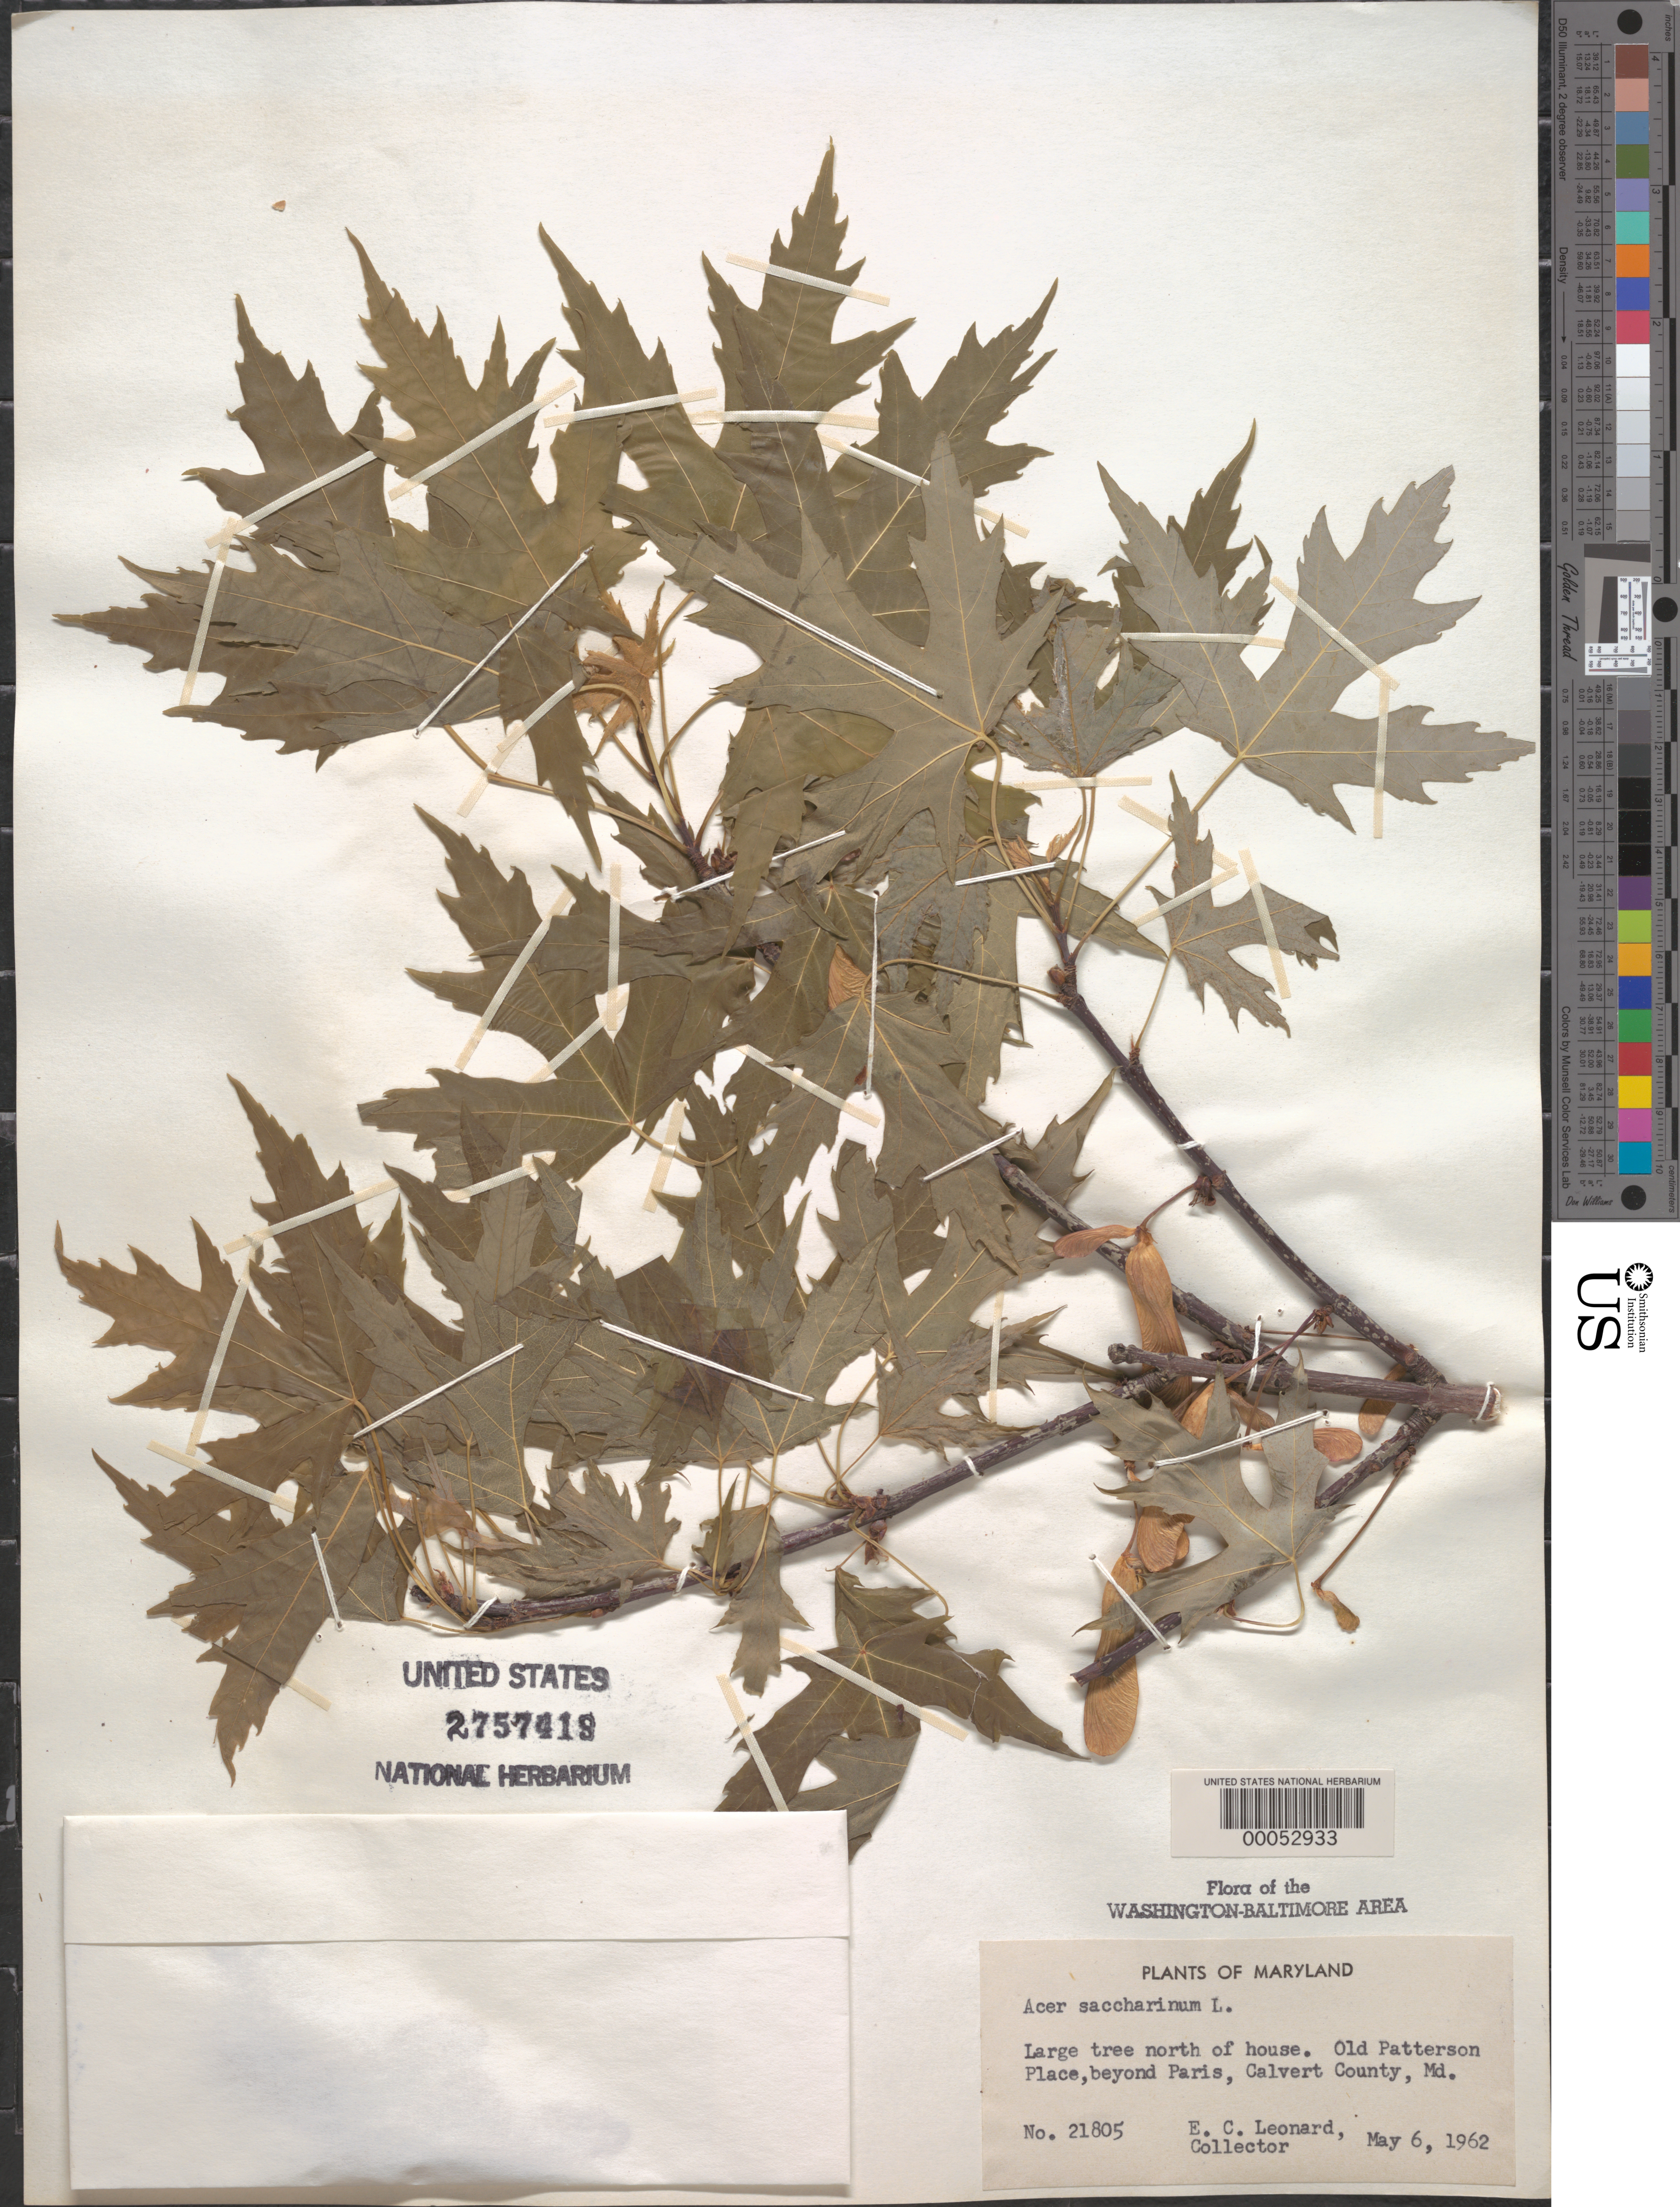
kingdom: Plantae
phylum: Tracheophyta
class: Magnoliopsida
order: Sapindales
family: Sapindaceae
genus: Acer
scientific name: Acer saccharinum subsp. floridanum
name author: (Chapm.) Wesm.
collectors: E. C. Leonard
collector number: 21805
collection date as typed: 06 May 1962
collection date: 1962-05-06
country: United States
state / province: Maryland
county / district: Calvert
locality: Old Patterson Farm, east of Paris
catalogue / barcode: US 2757418